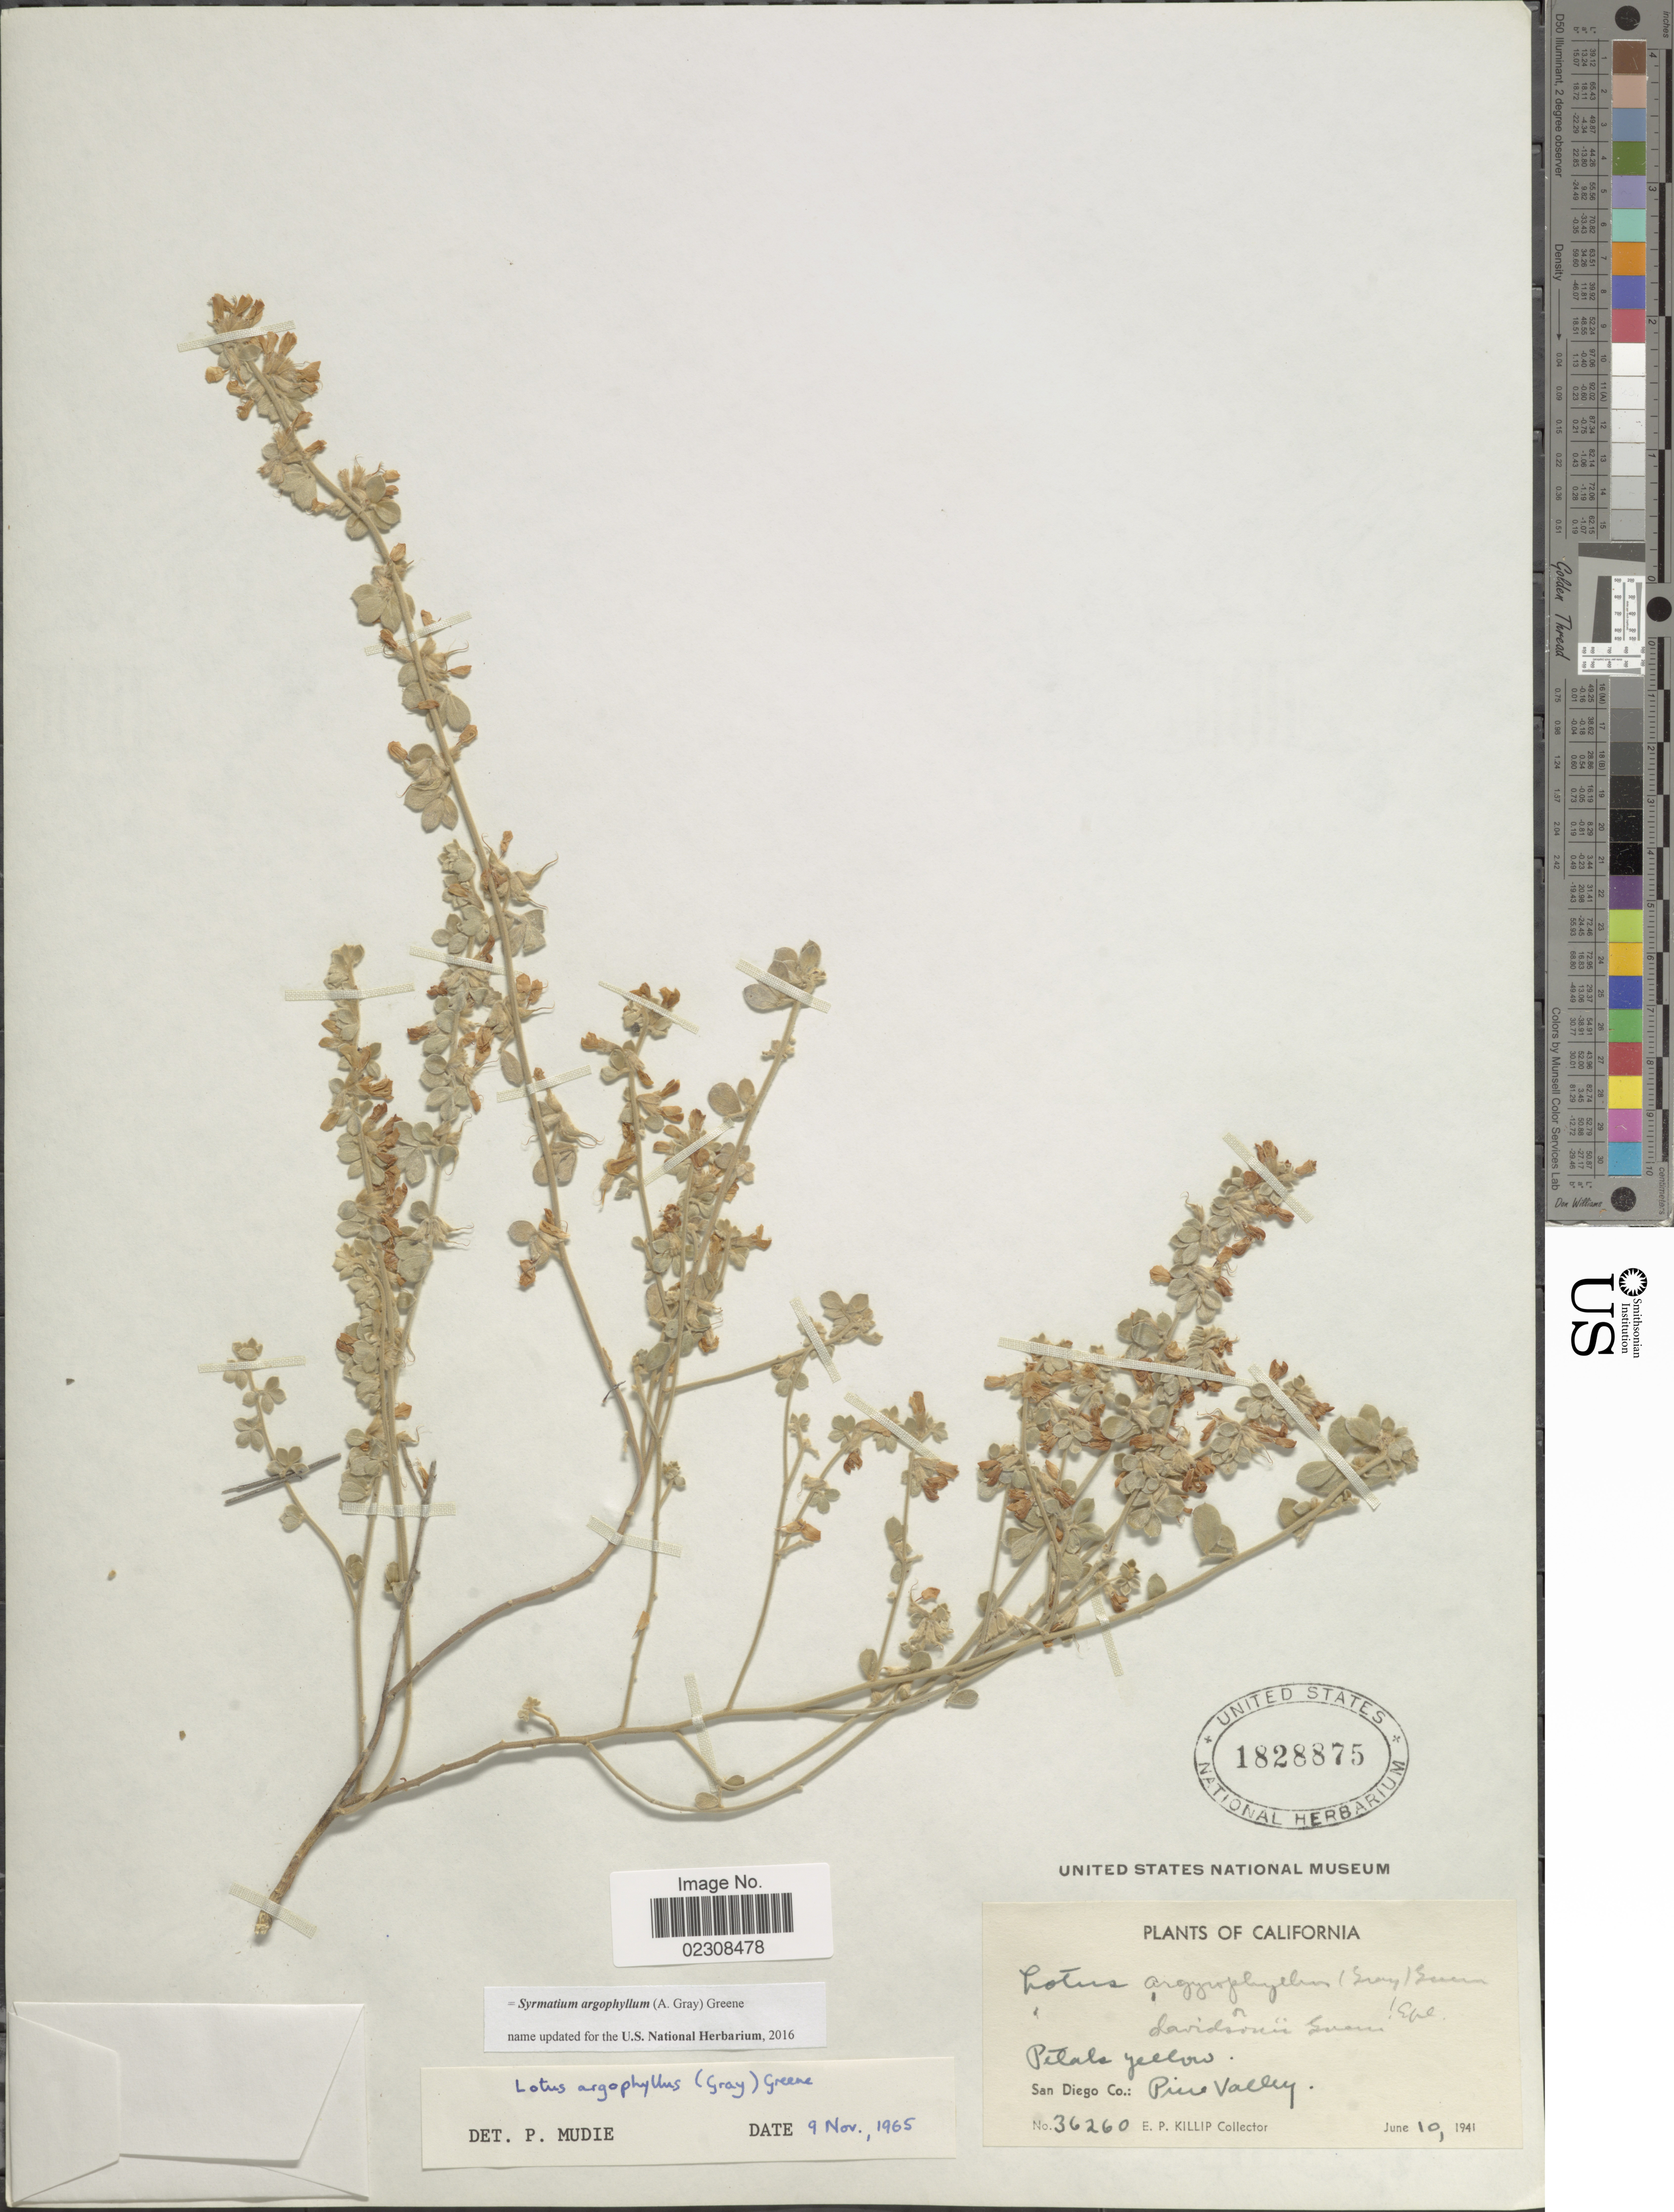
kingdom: Plantae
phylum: Tracheophyta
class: Magnoliopsida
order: Fabales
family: Fabaceae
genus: Syrmatium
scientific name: Syrmatium argophyllum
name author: (A. Gray) Greene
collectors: E. P. Killip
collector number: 36260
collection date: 1941-06-10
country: United States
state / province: California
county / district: San Diego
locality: Petats yellow, San Diego Co: Pine Valley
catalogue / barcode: US 1828875